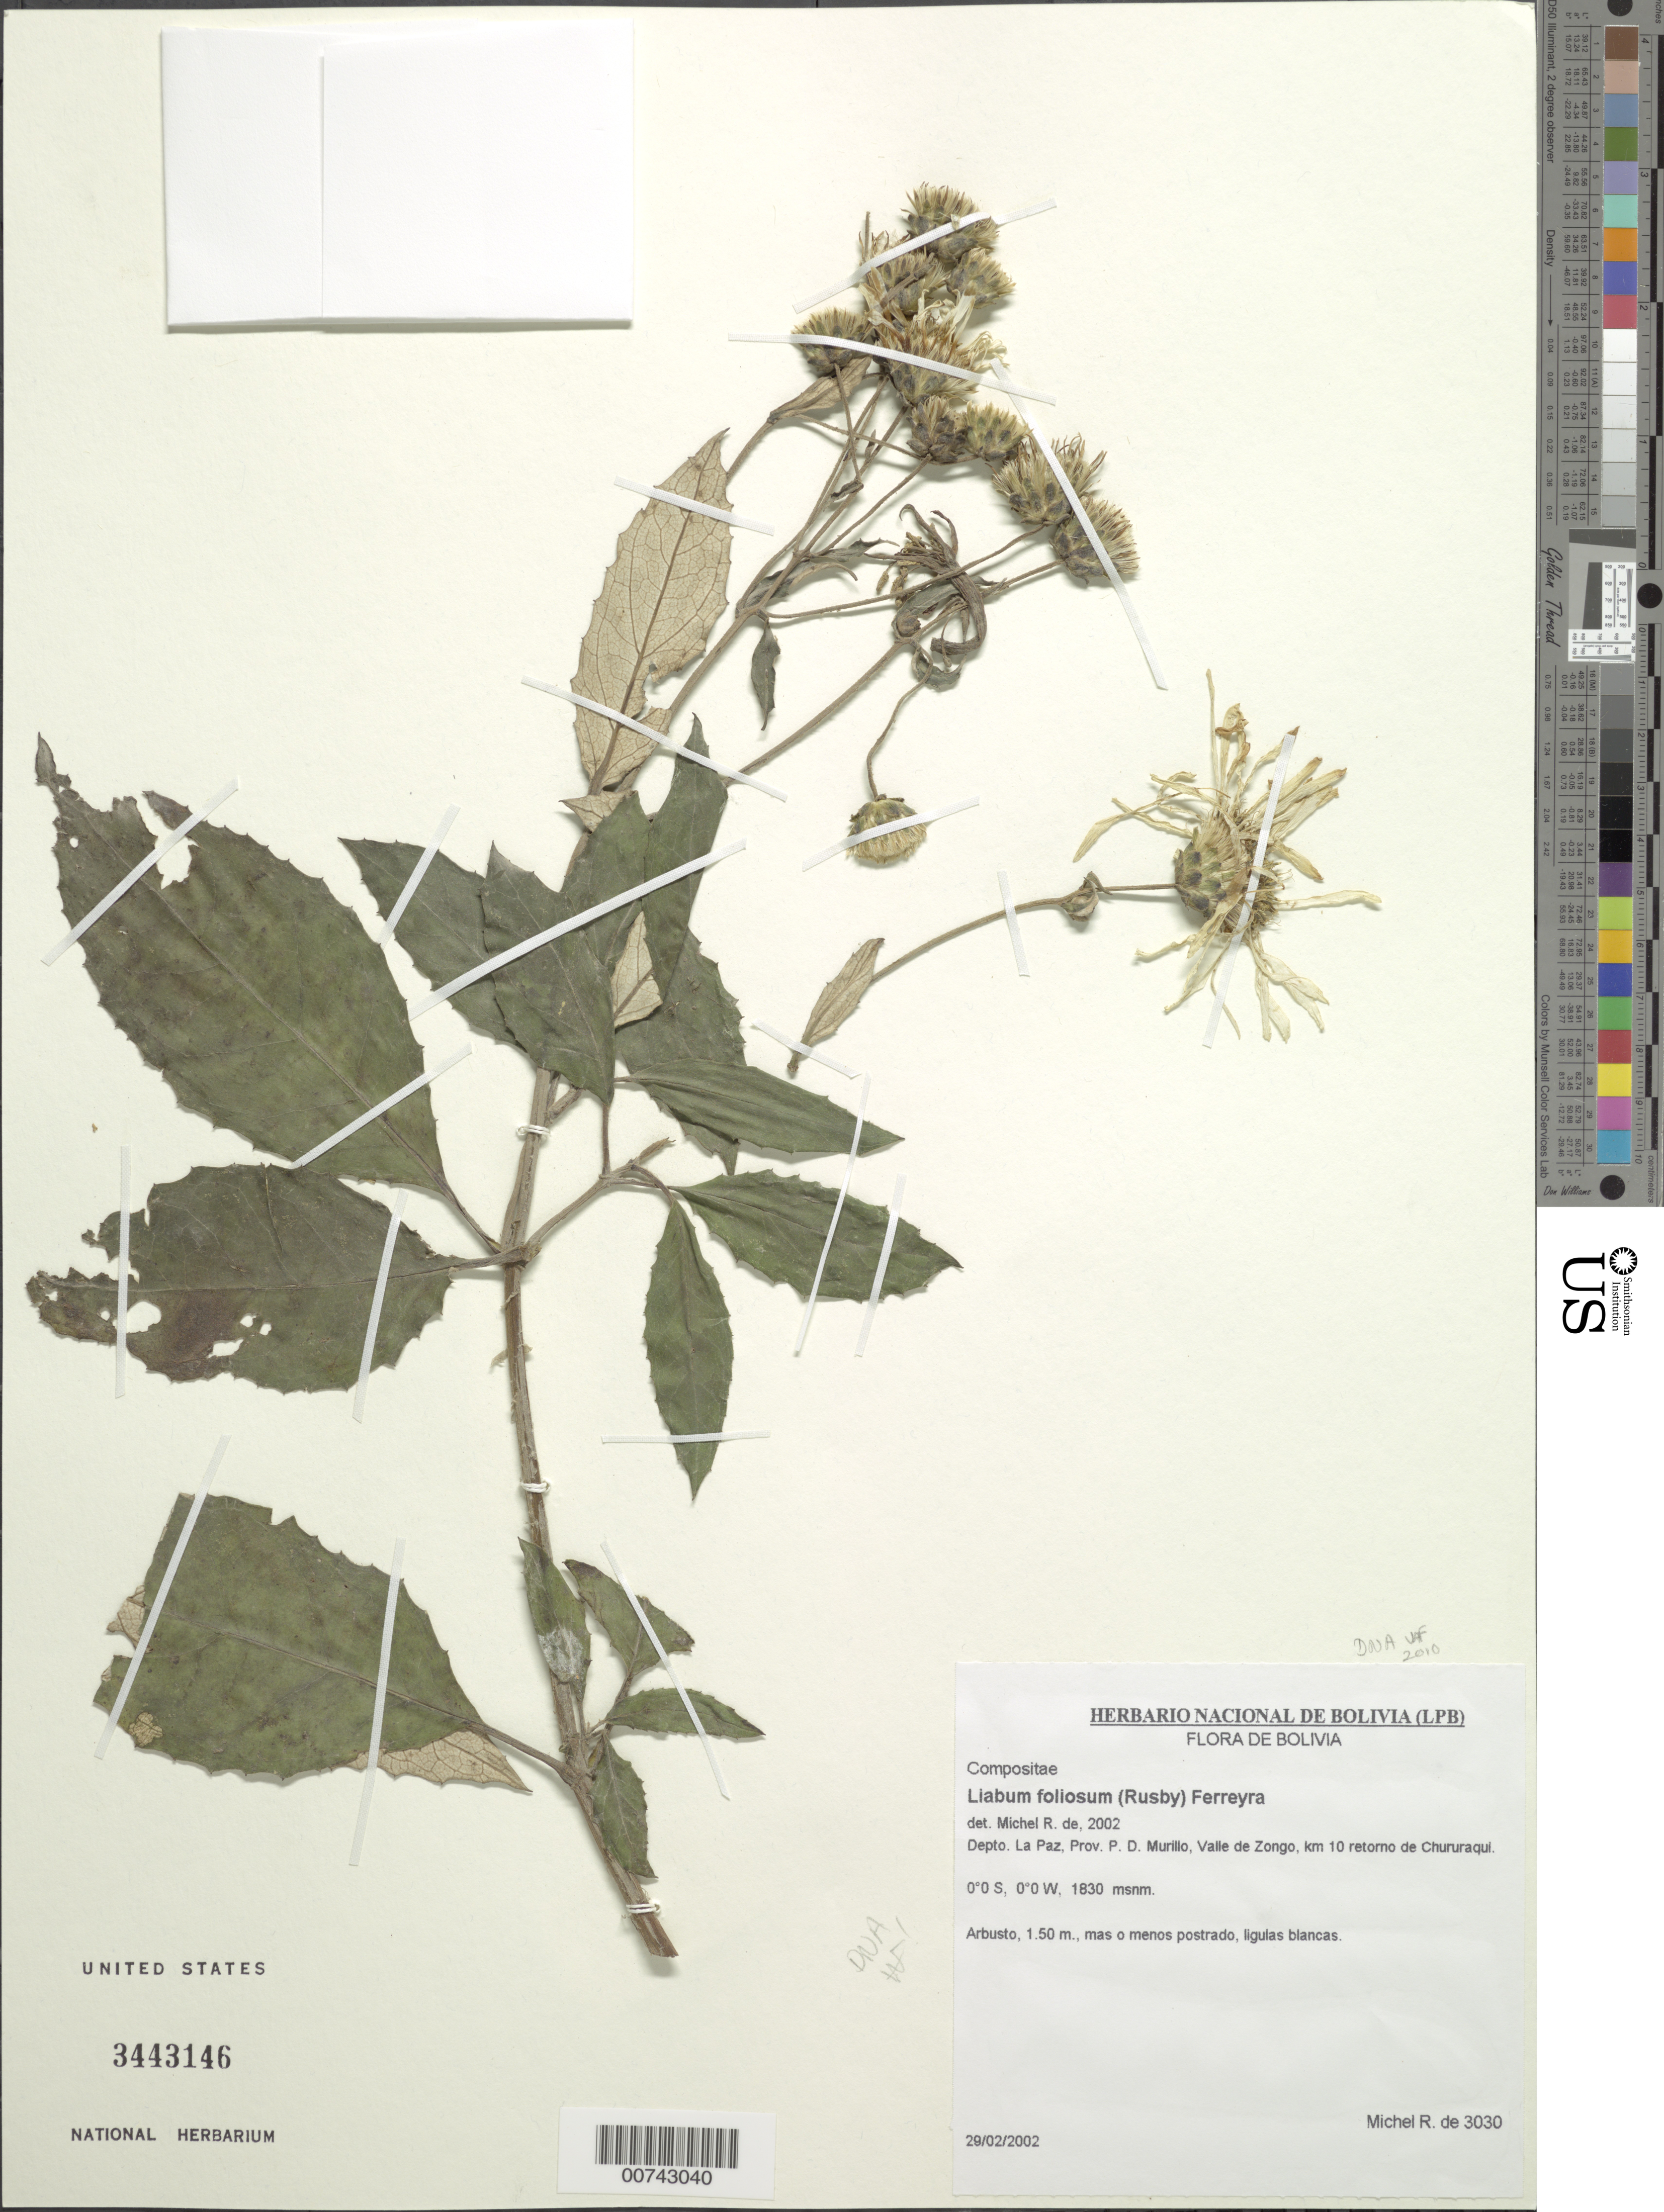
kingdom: Plantae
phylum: Tracheophyta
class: Magnoliopsida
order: Asterales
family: Asteraceae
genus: Munnozia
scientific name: Munnozia foliosa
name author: Rusby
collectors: R. d. Michel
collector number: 3030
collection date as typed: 29 February 2002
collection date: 2002-02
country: Bolivia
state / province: La Paz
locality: Prov. P.D. Murillo, Valle de Zongo, km 10 retorno de Churcuaqui.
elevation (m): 1830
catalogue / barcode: US 3443146